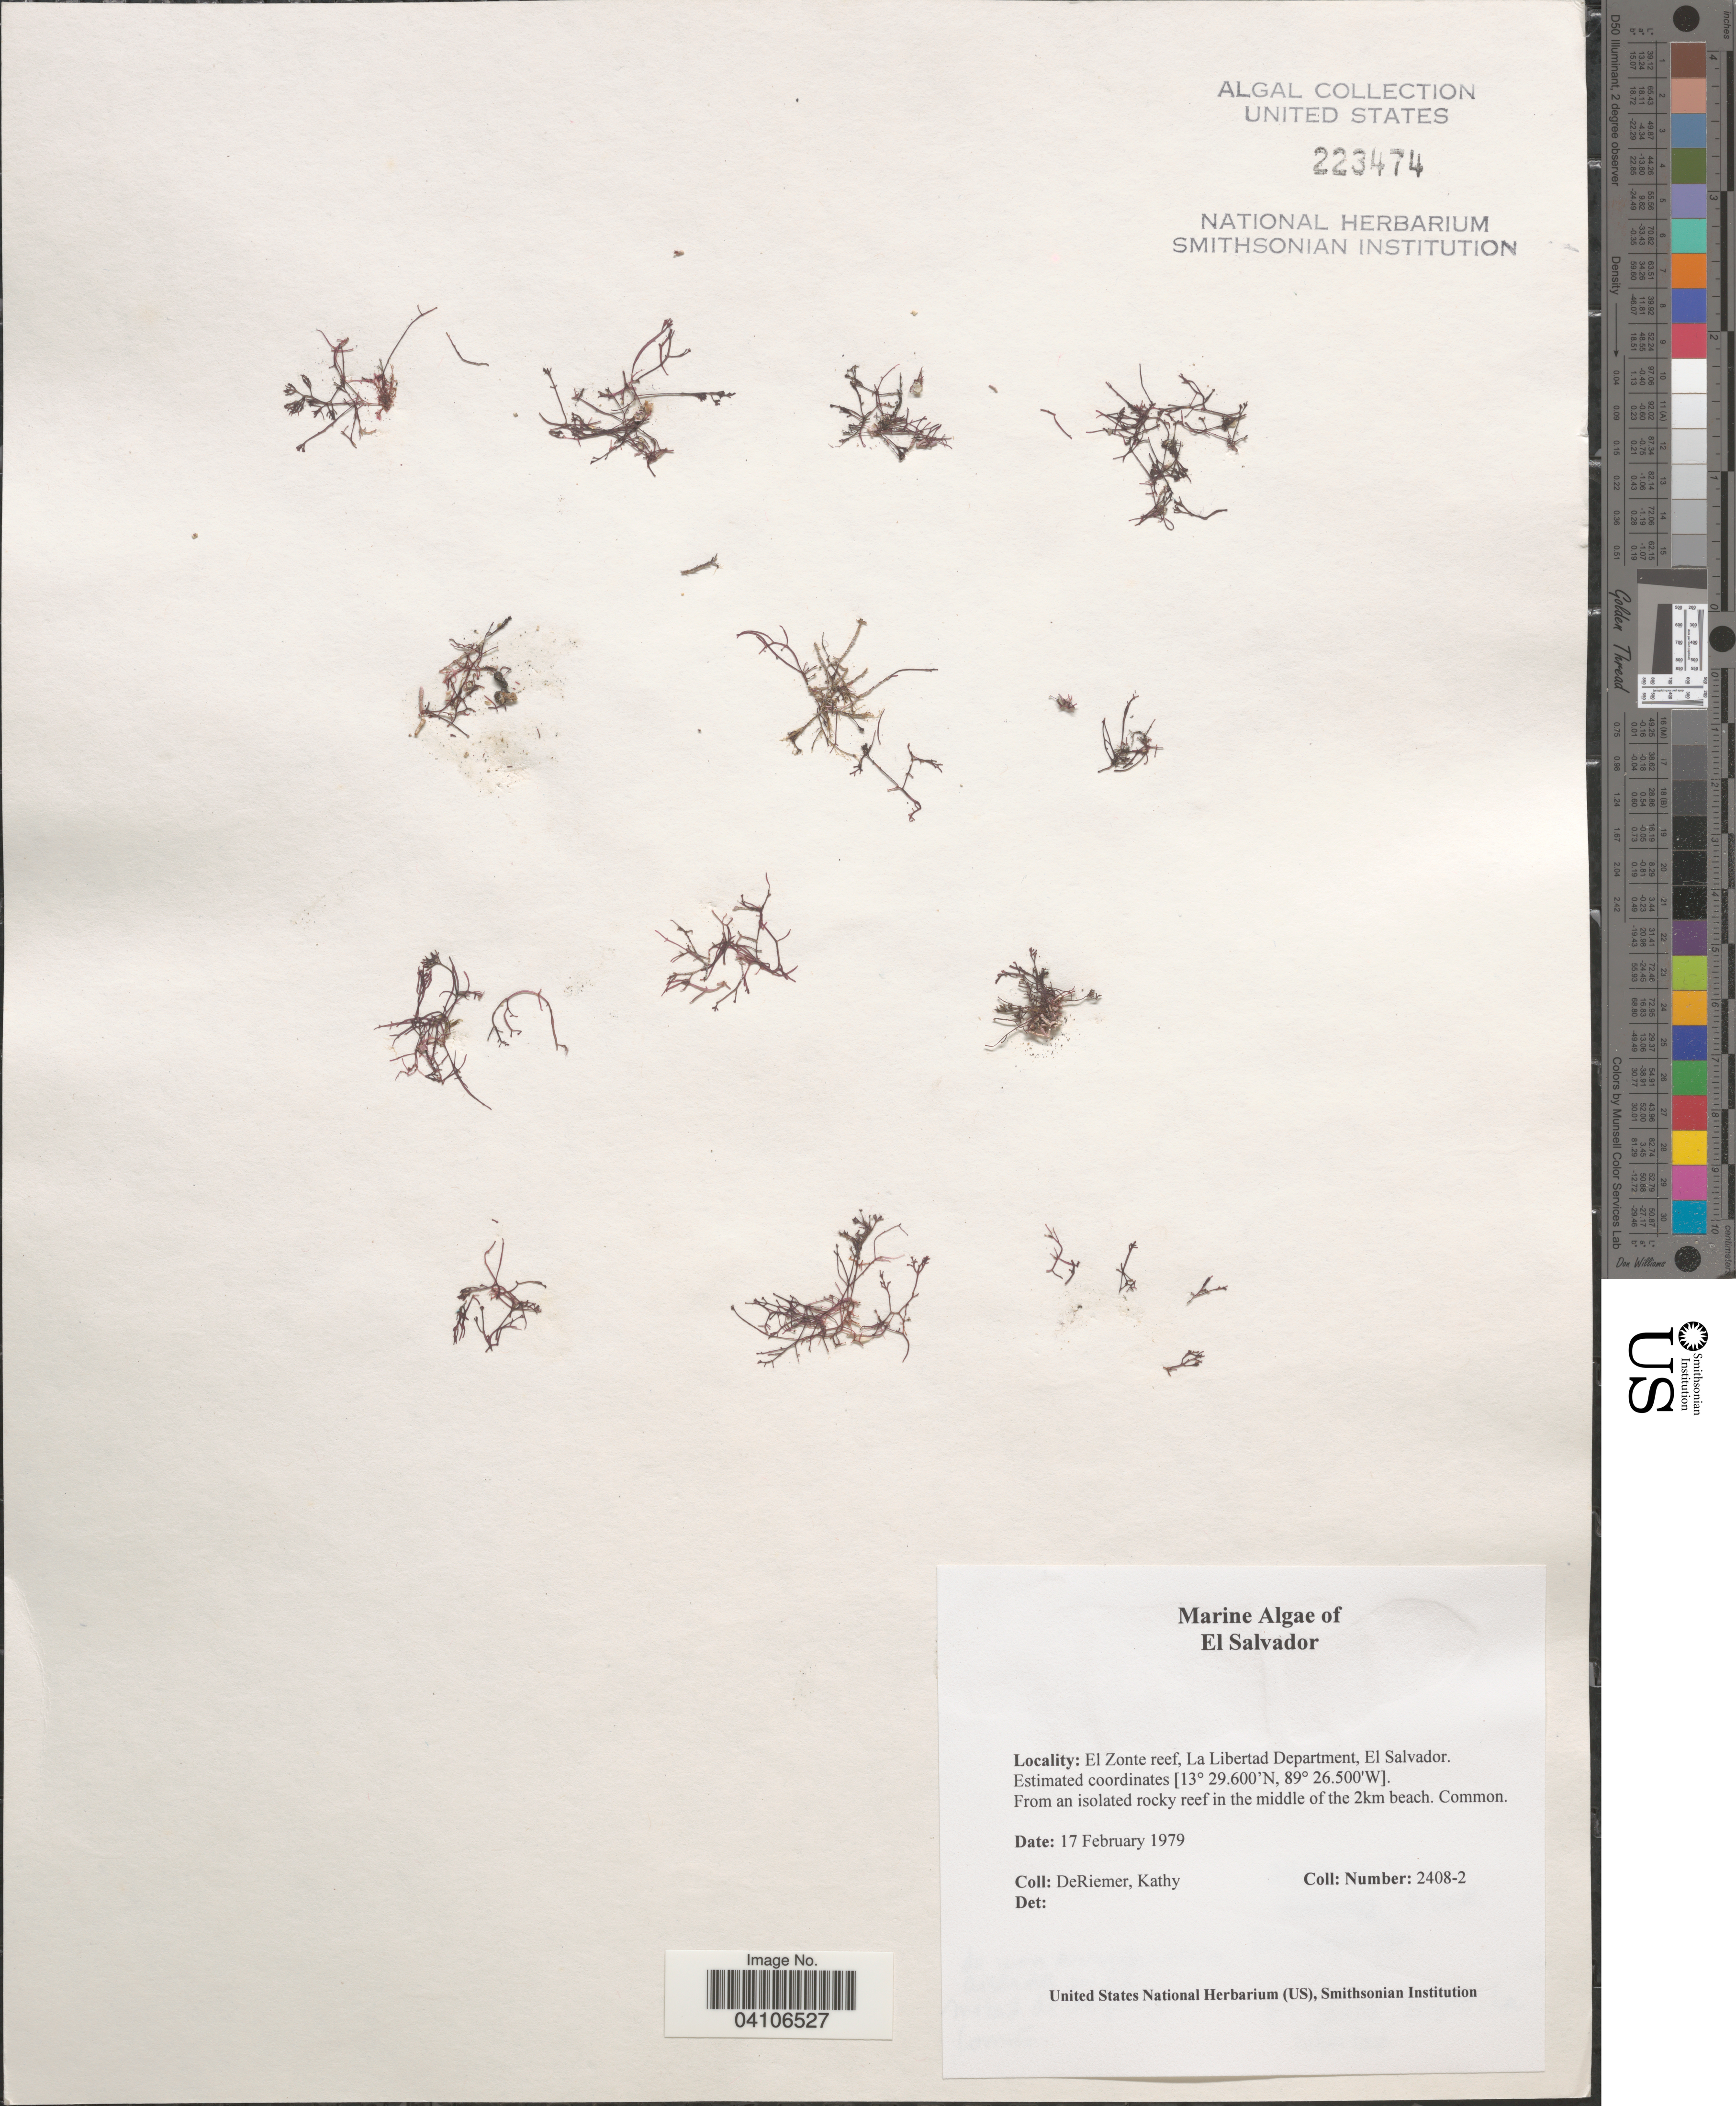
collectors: K. DeRiemer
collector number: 2408-2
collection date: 1979-02-17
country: El Salvador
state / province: La Libertad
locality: El Zonte reef, La Libertad Department. In the middle of the 2km beach.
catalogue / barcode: US 223474